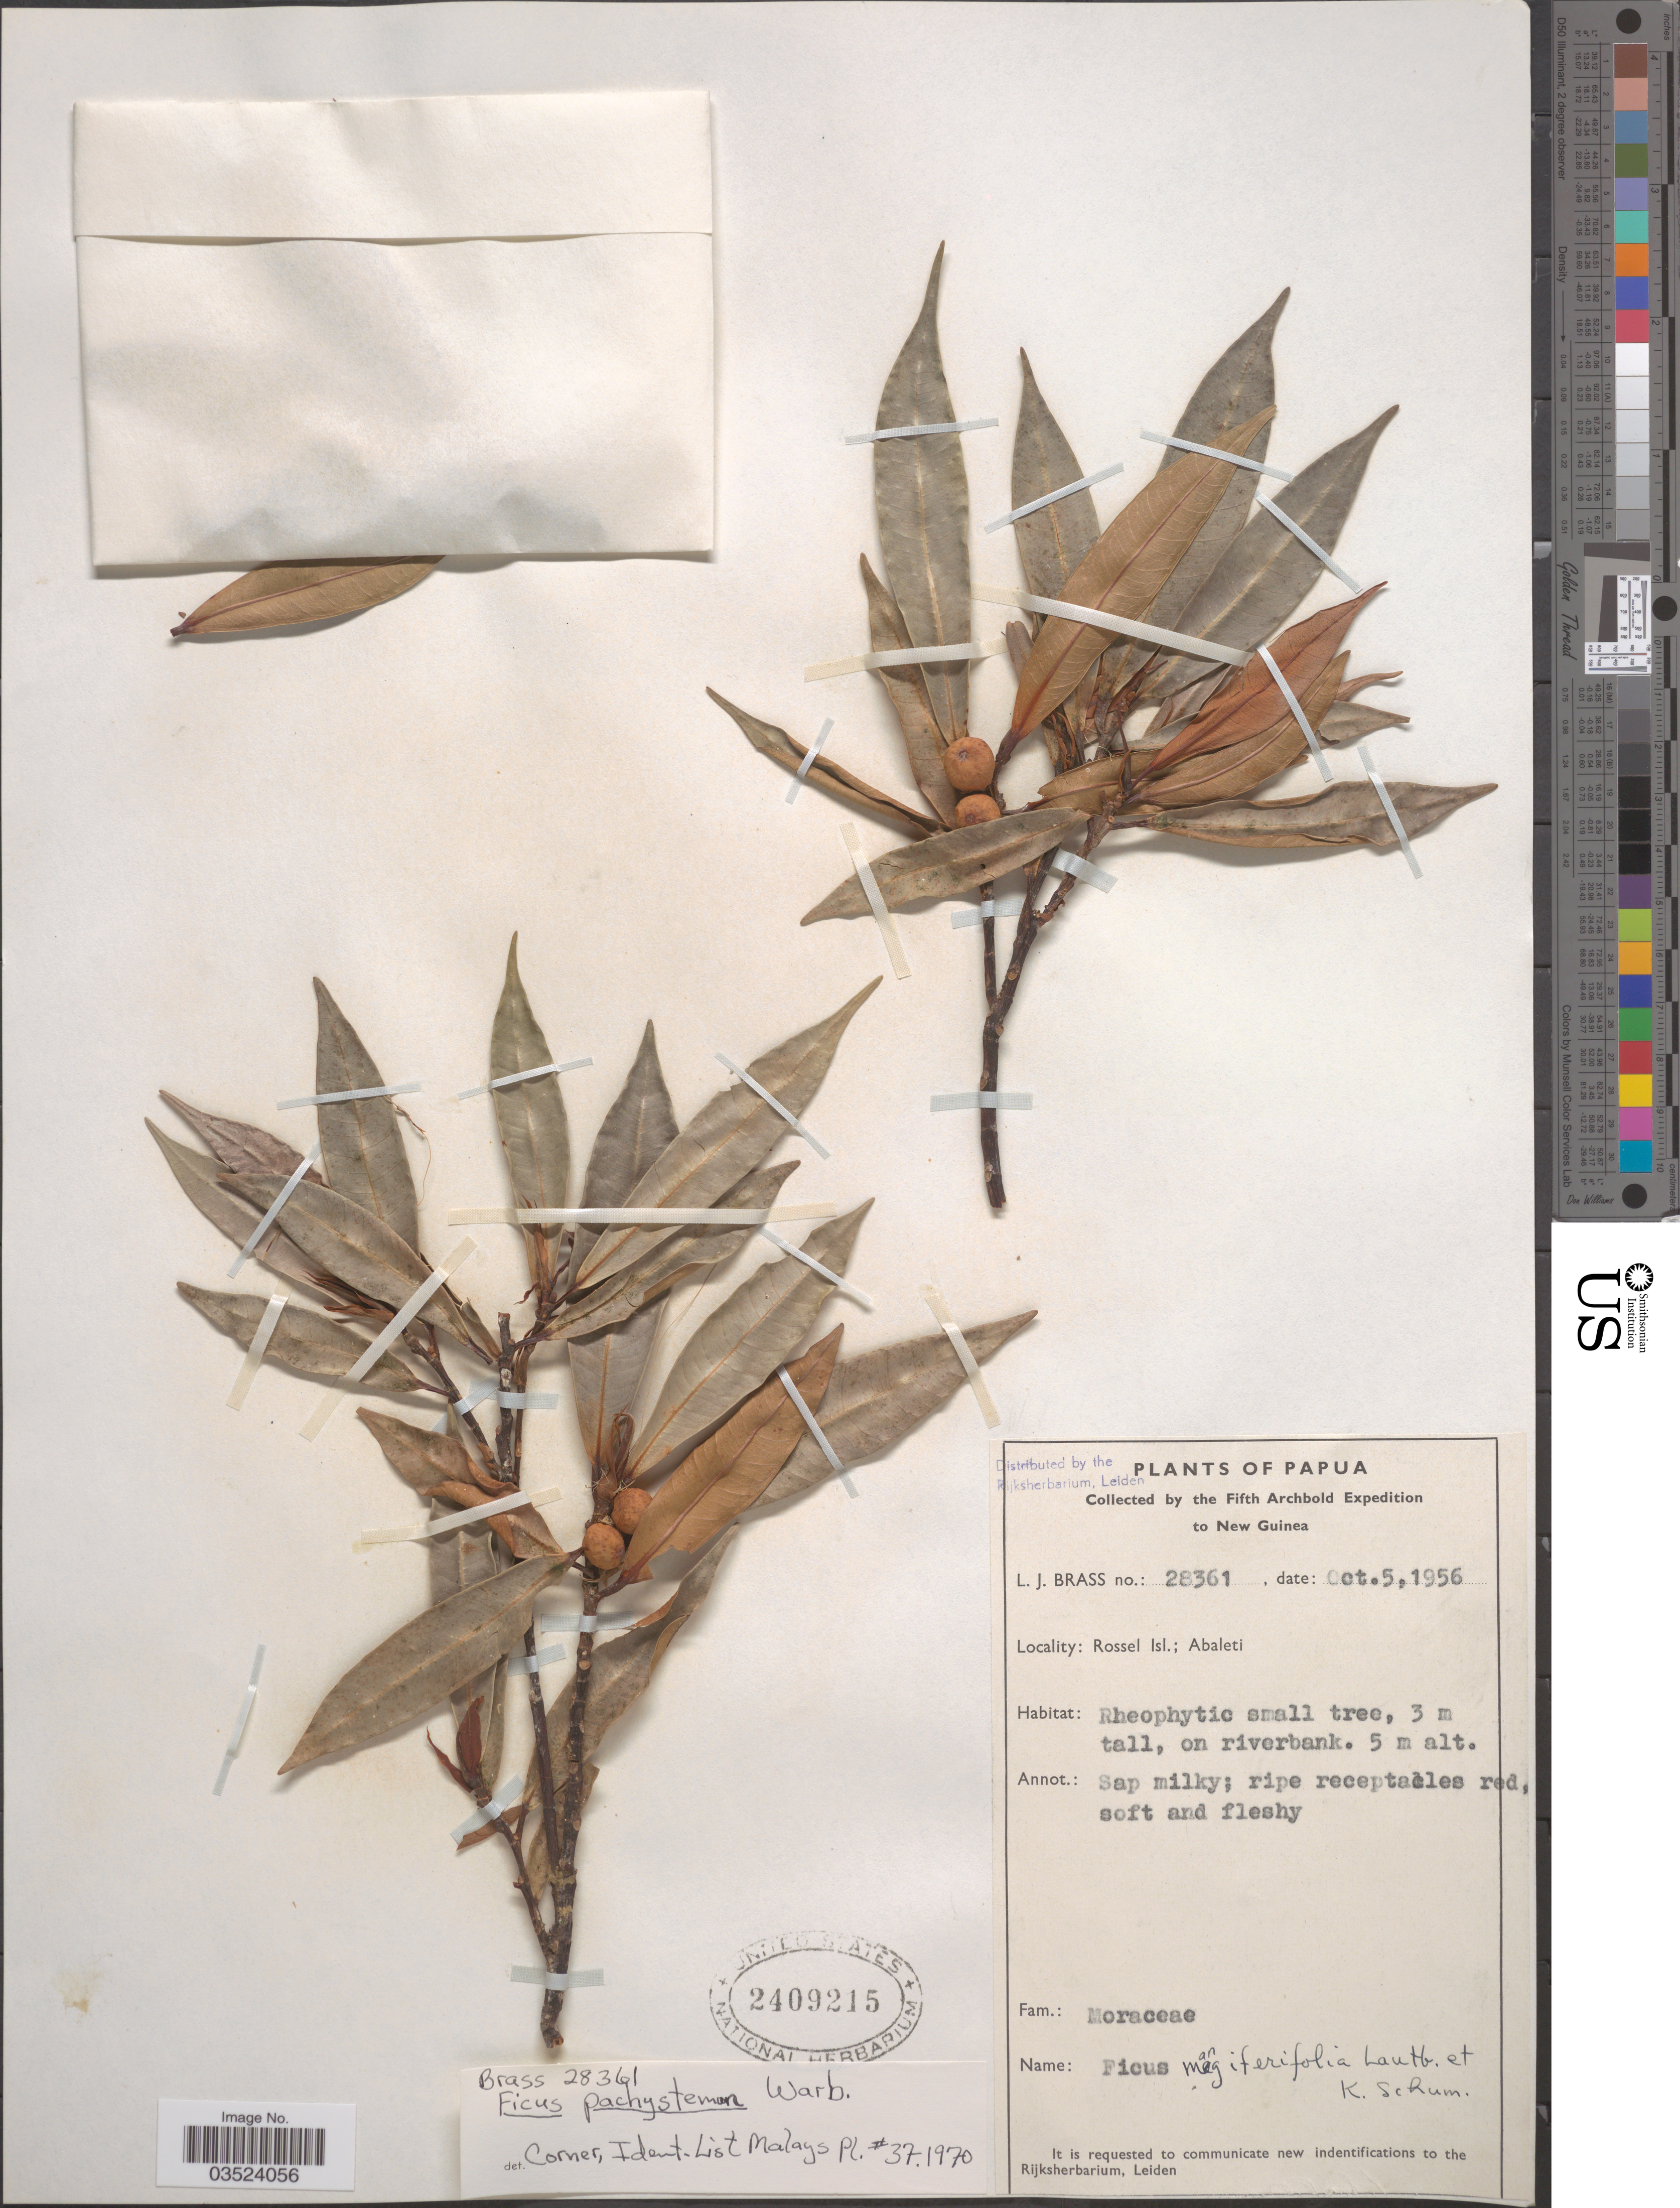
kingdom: Plantae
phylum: Tracheophyta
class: Magnoliopsida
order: Rosales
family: Moraceae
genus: Ficus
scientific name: Ficus pachystemon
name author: Warb.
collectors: L. J. Brass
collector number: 28361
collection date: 1956-10-05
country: Papua New Guinea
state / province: Milne Bay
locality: Papua. New Guinea. Rossel Isl.; Abaleti.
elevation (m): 5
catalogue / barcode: US 2409215